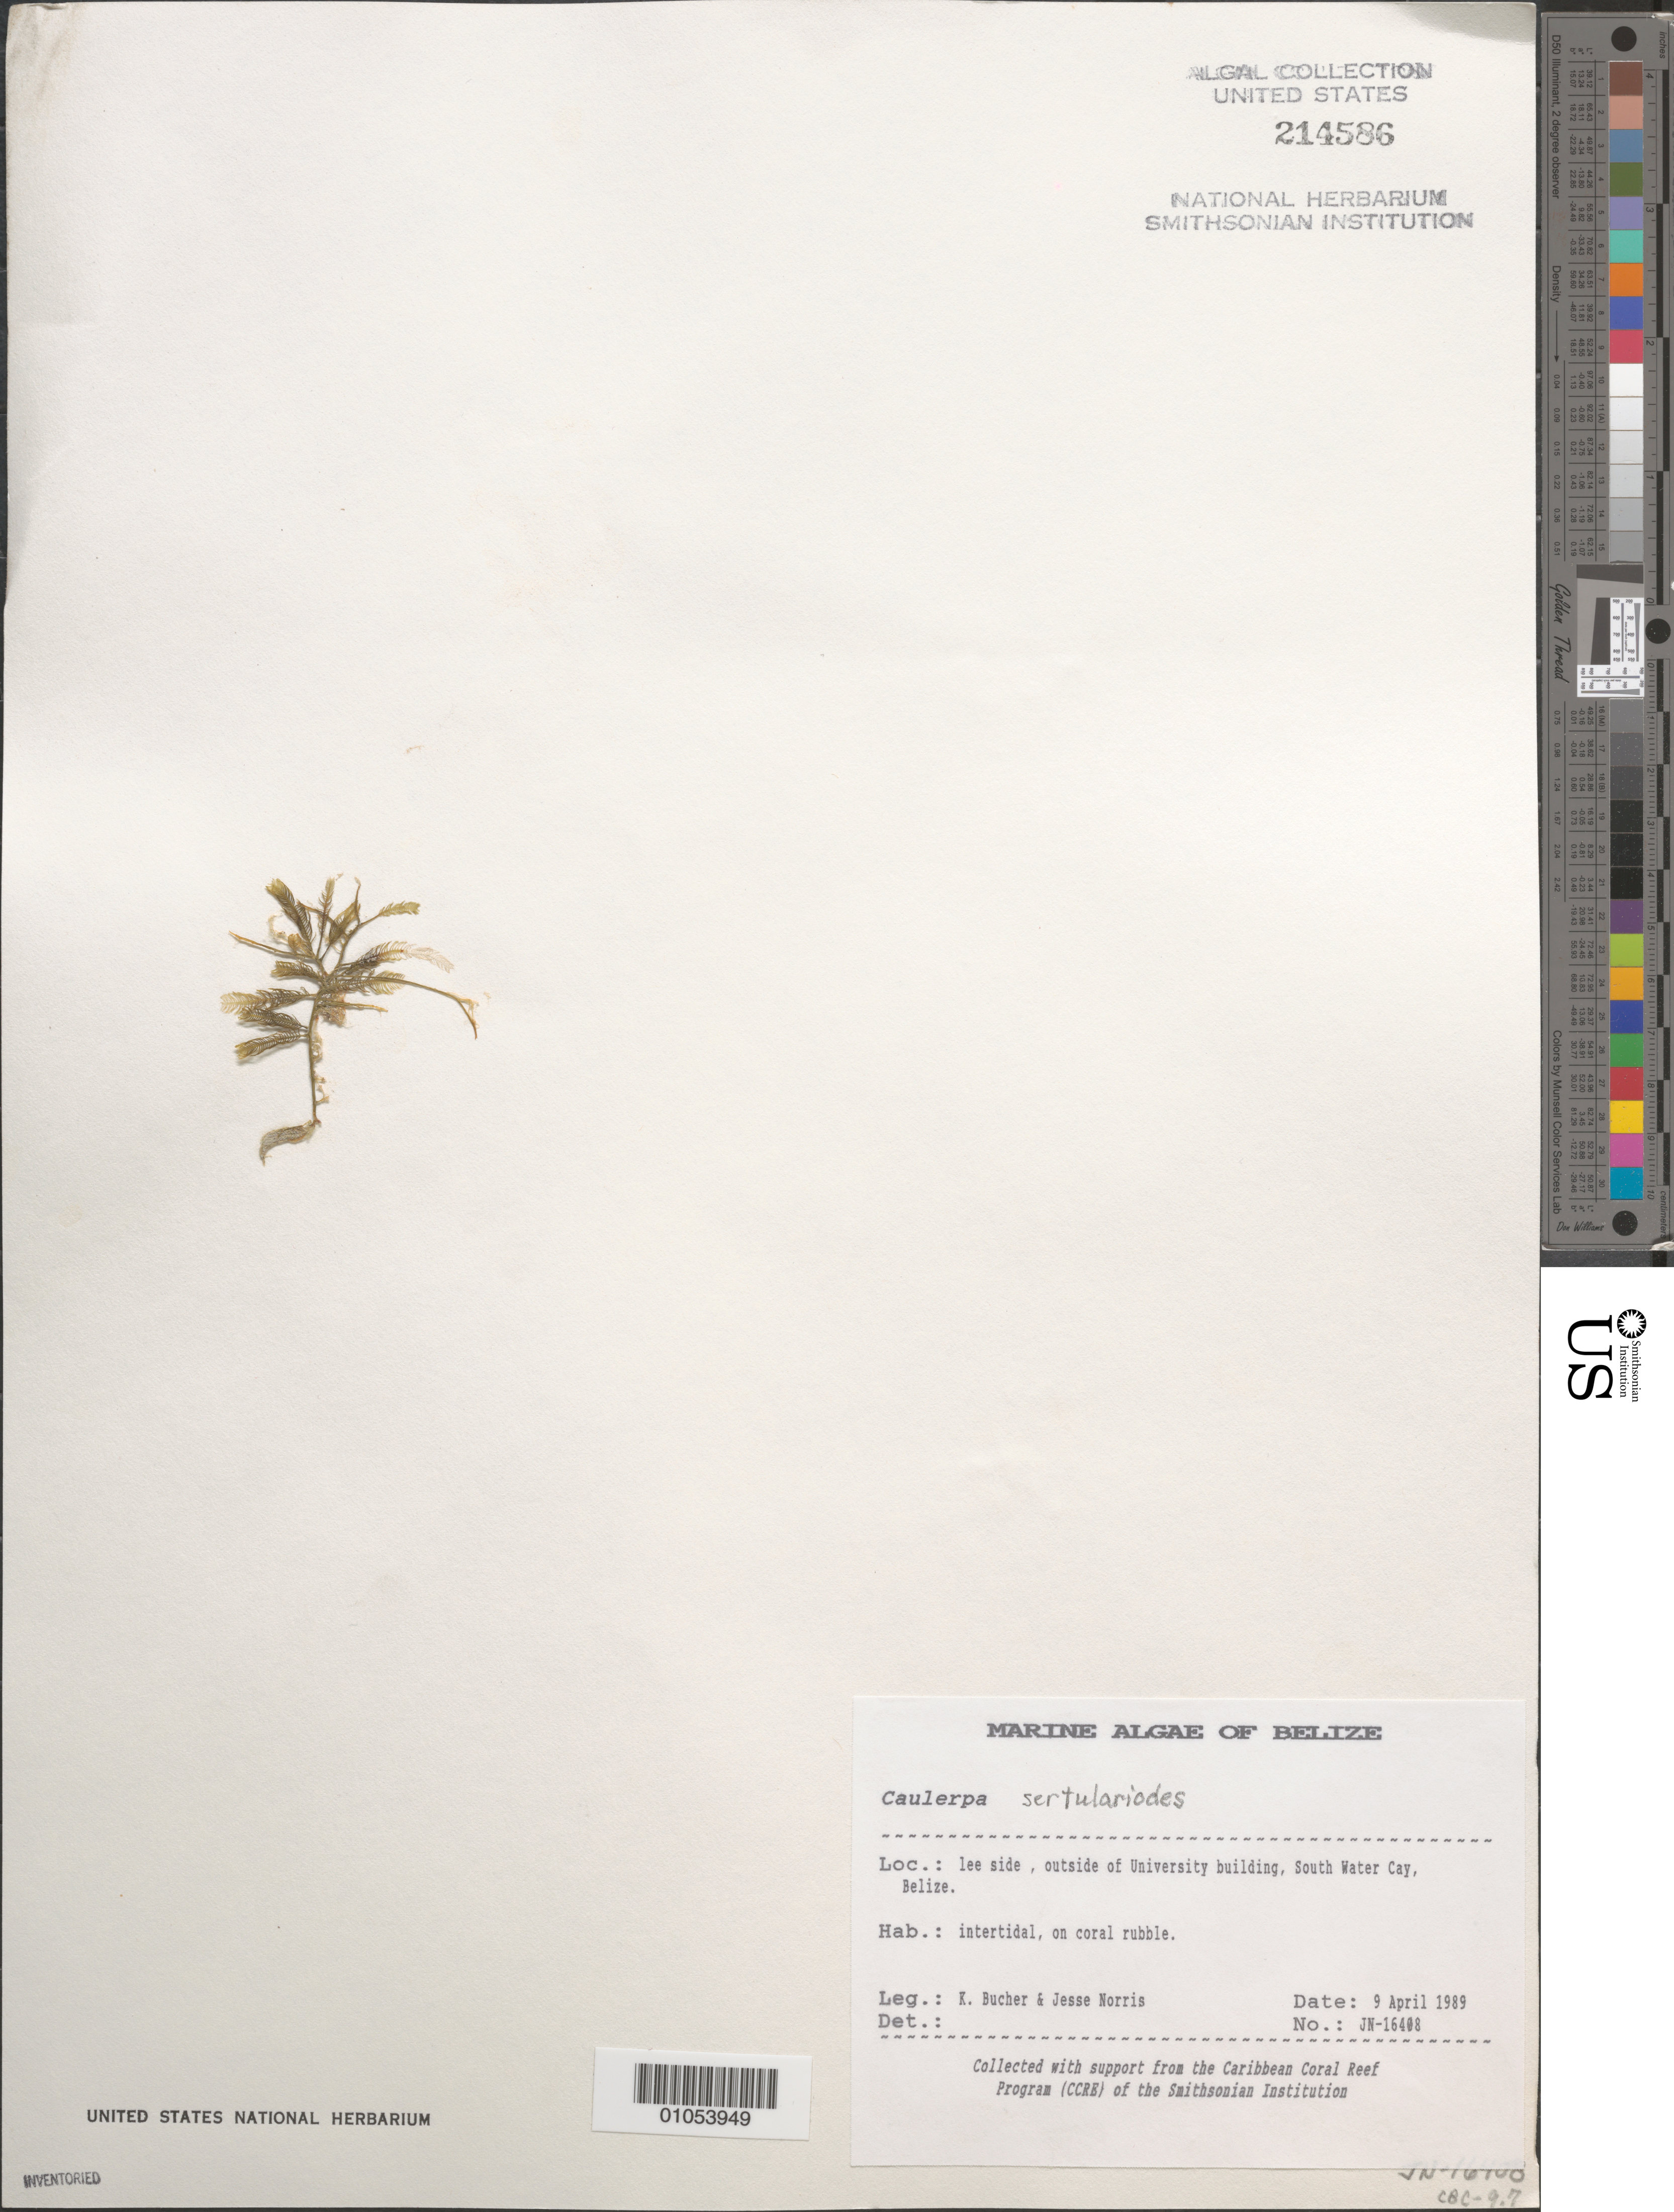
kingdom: Plantae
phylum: Chlorophyta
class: Ulvophyceae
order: Bryopsidales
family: Caulerpaceae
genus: Caulerpa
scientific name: Caulerpa sertularioides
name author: (S.G. Gmel.) M. Howe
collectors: G. C. Bucher & J. A. Norris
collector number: JN-16408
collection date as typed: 09 Apr 1989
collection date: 1989-04-09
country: Belize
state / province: Stann Creek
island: South Water Cay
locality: Lee side, outside of University building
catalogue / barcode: US 214586